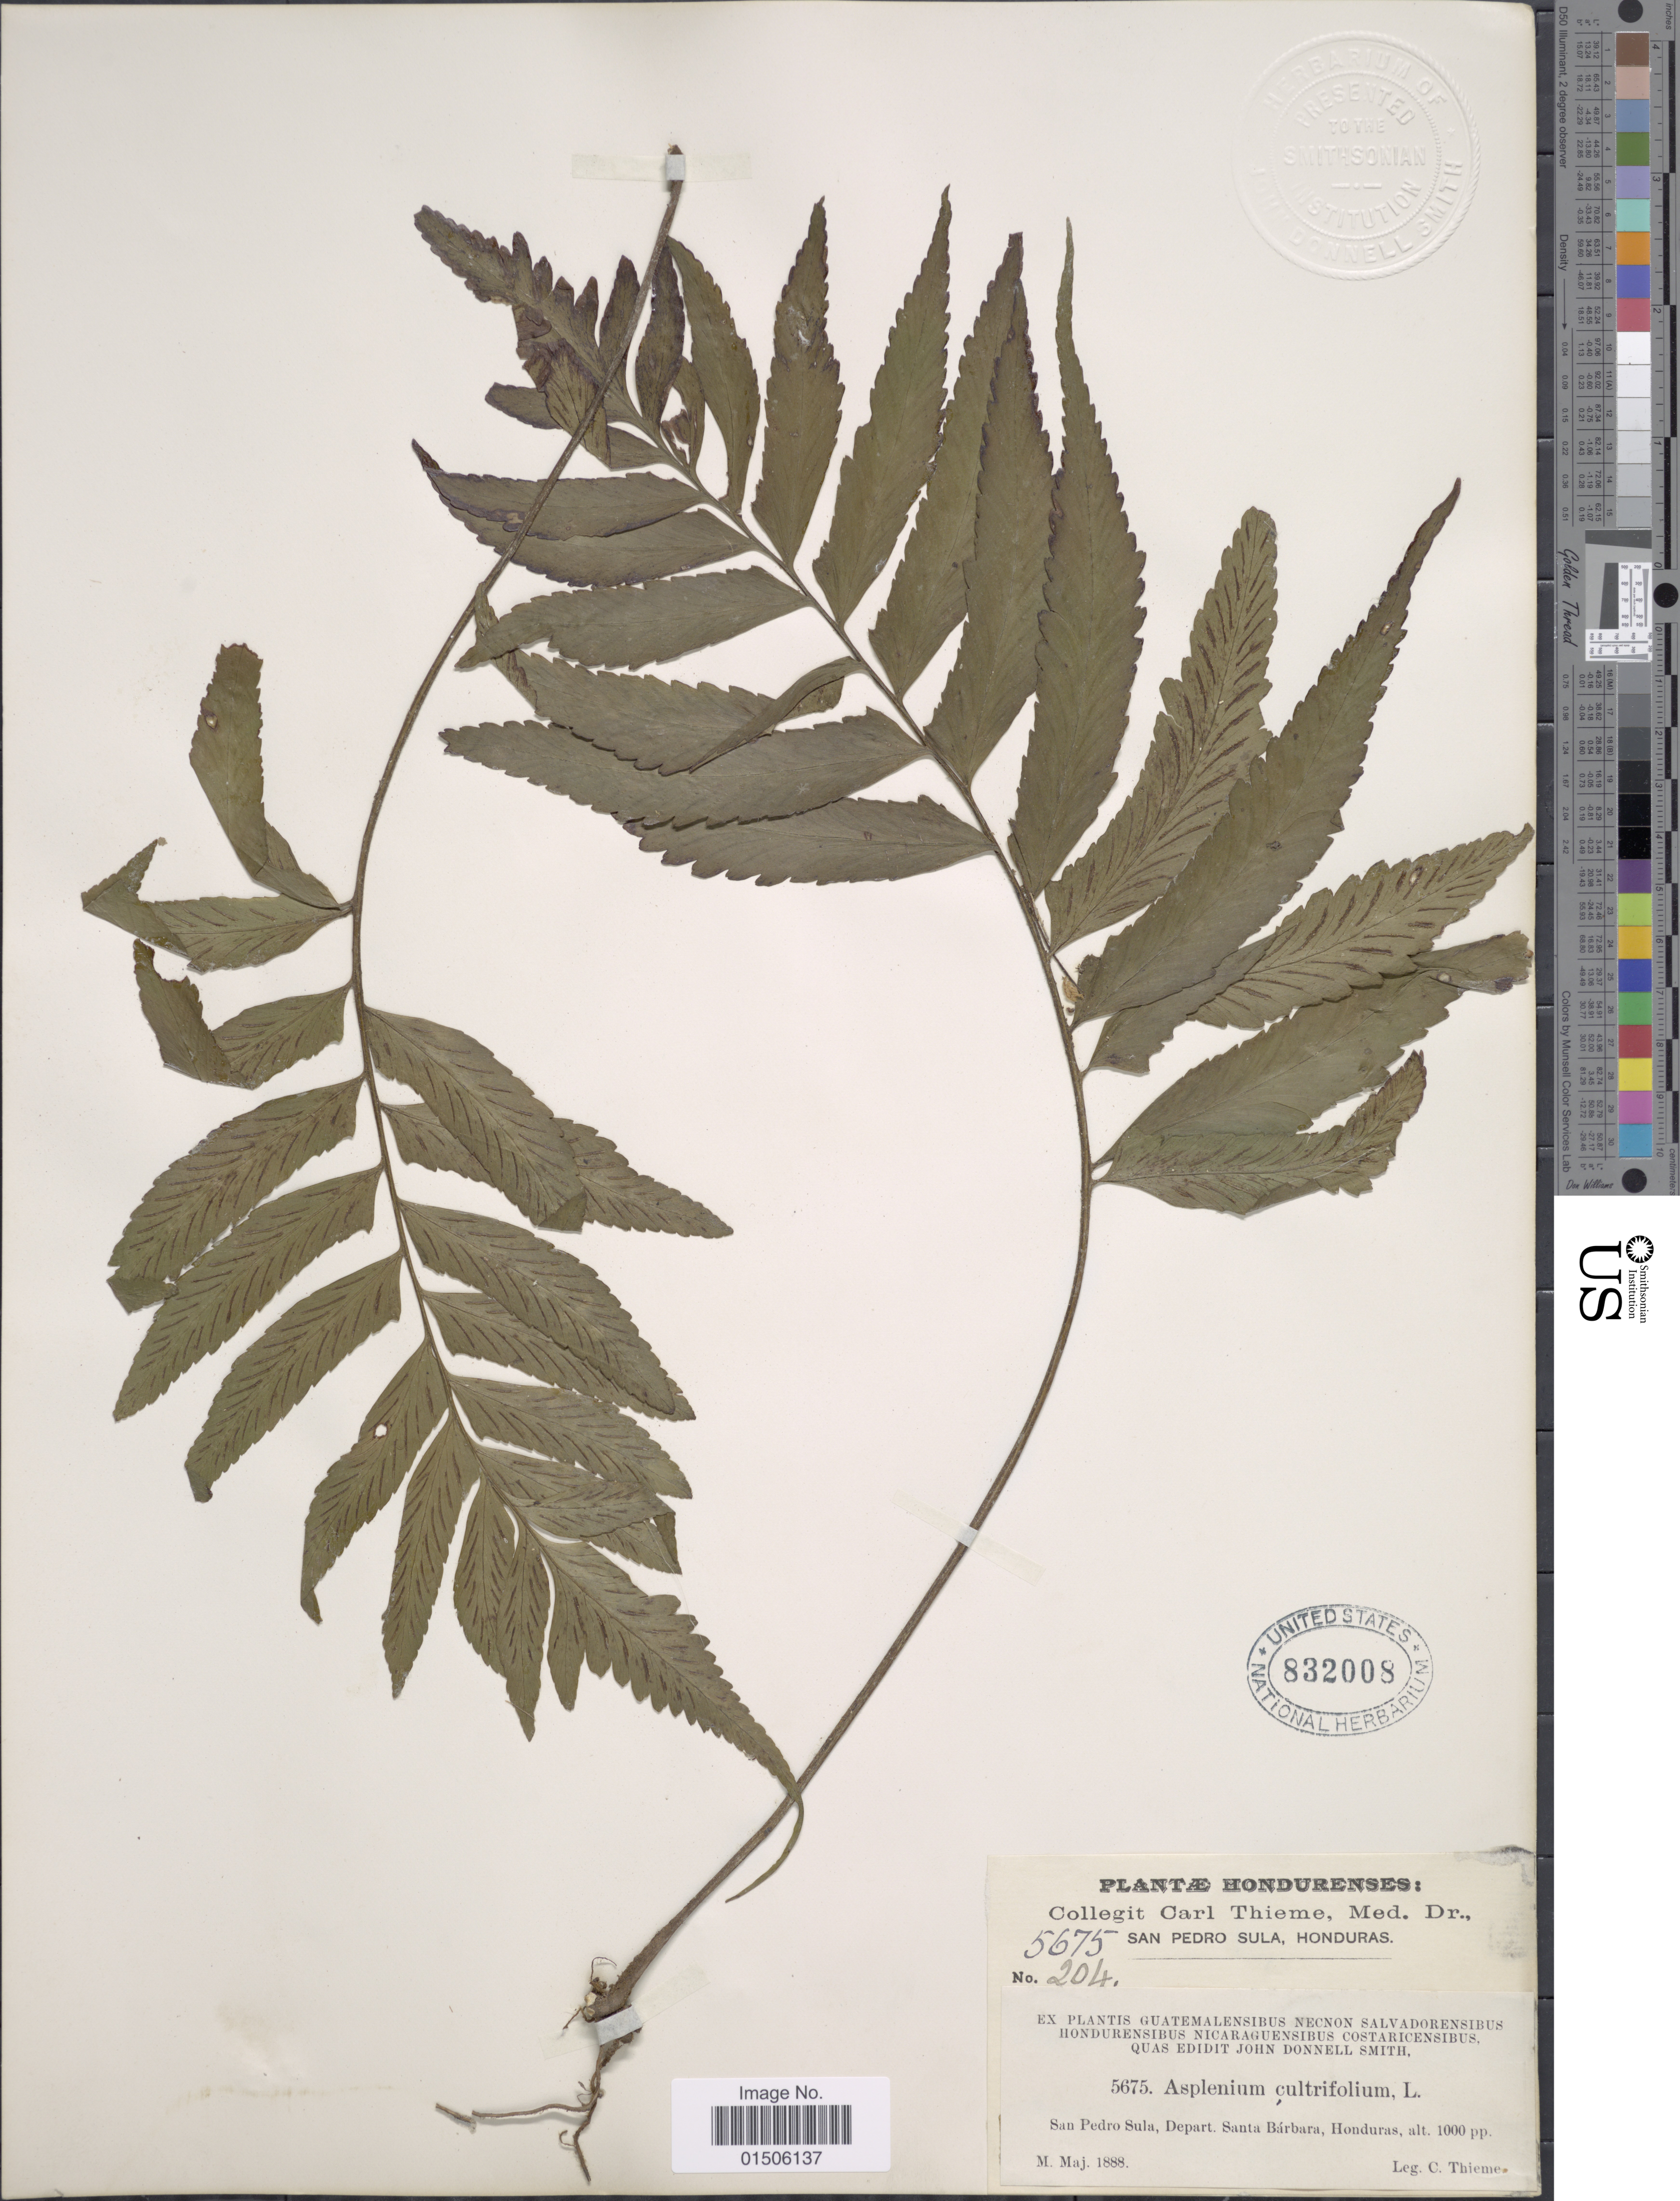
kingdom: Plantae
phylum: Tracheophyta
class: Polypodiopsida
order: Polypodiales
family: Aspleniaceae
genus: Asplenium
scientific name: Asplenium delitescens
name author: (Maxon) L.D. Gómez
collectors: C. Thieme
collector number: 5675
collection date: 1888-05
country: Honduras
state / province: Santa Bárbara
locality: San Pedro Sula, Depart. Santa Bárbara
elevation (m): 305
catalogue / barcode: US 832008